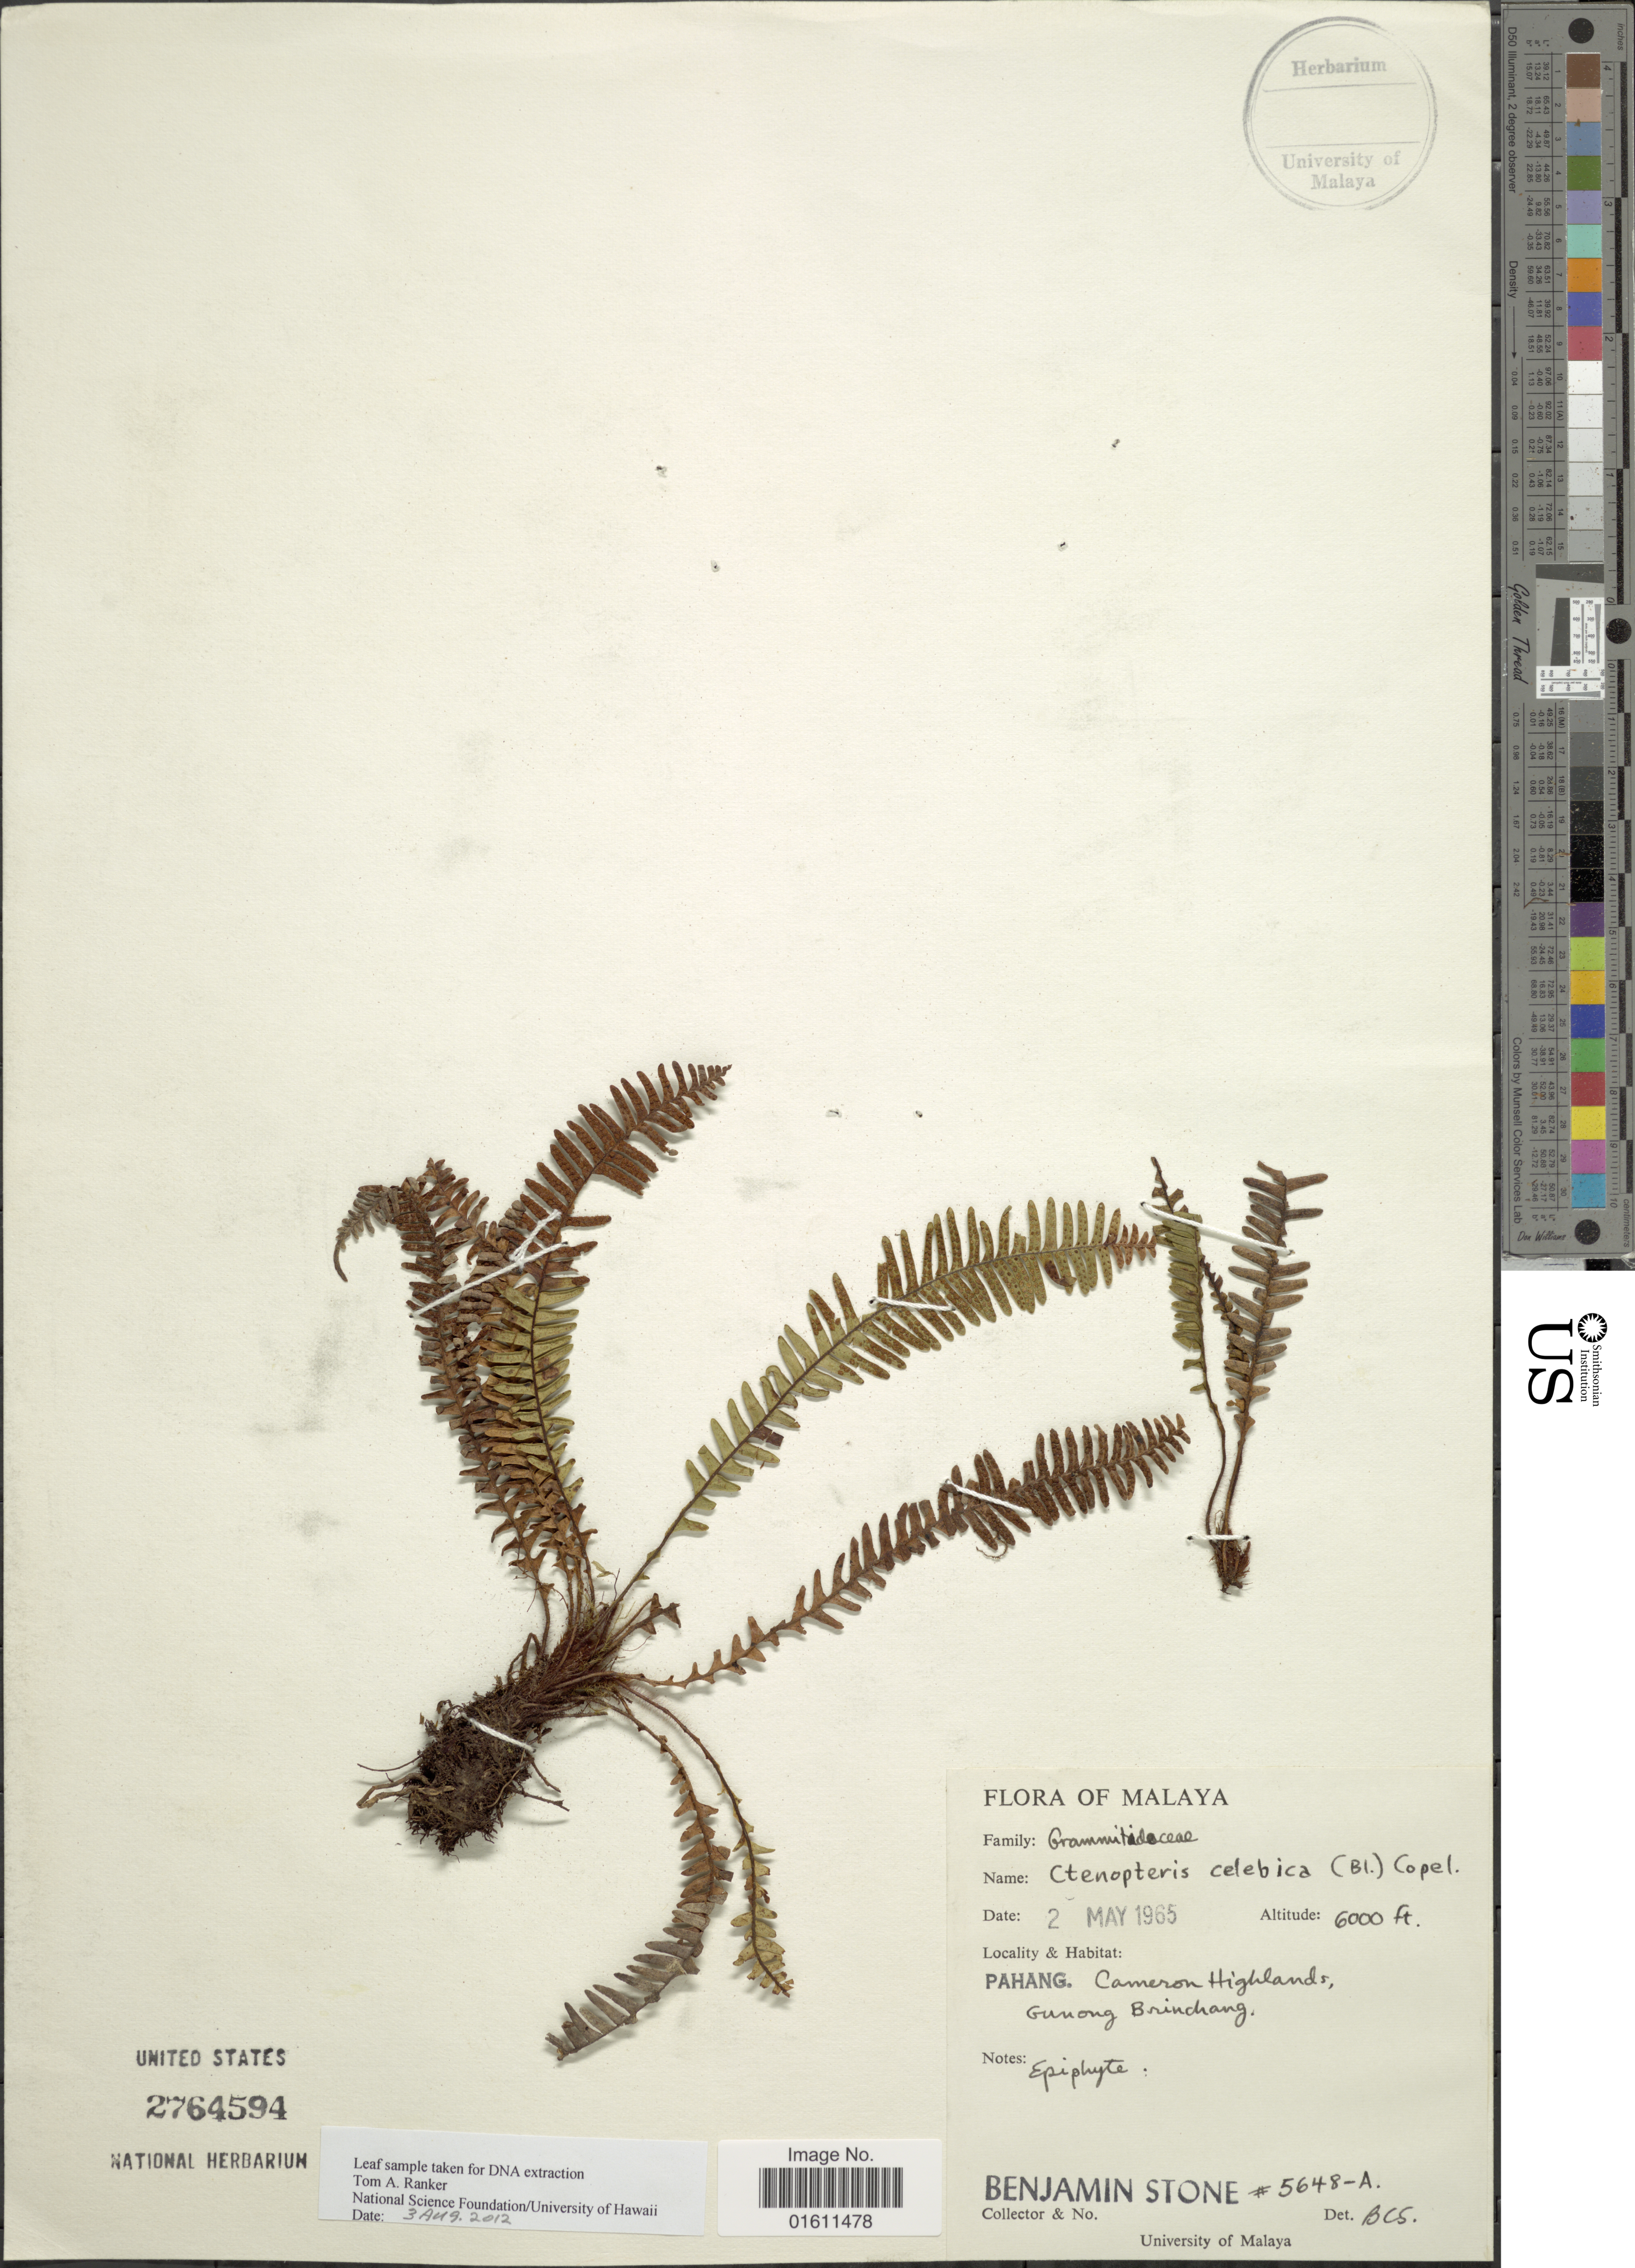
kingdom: Plantae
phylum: Tracheophyta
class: Polypodiopsida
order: Polypodiales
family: Polypodiaceae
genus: Prosaptia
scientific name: Prosaptia celebica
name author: (Blume) Tagawa & K. Iwats.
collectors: B. C. Stone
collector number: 5648-A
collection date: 1965-05-02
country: Malaysia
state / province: Pahang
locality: Malaya, Pahang. Cameron Highlands, Gunong Brinchang.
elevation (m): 1829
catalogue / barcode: US 2764594